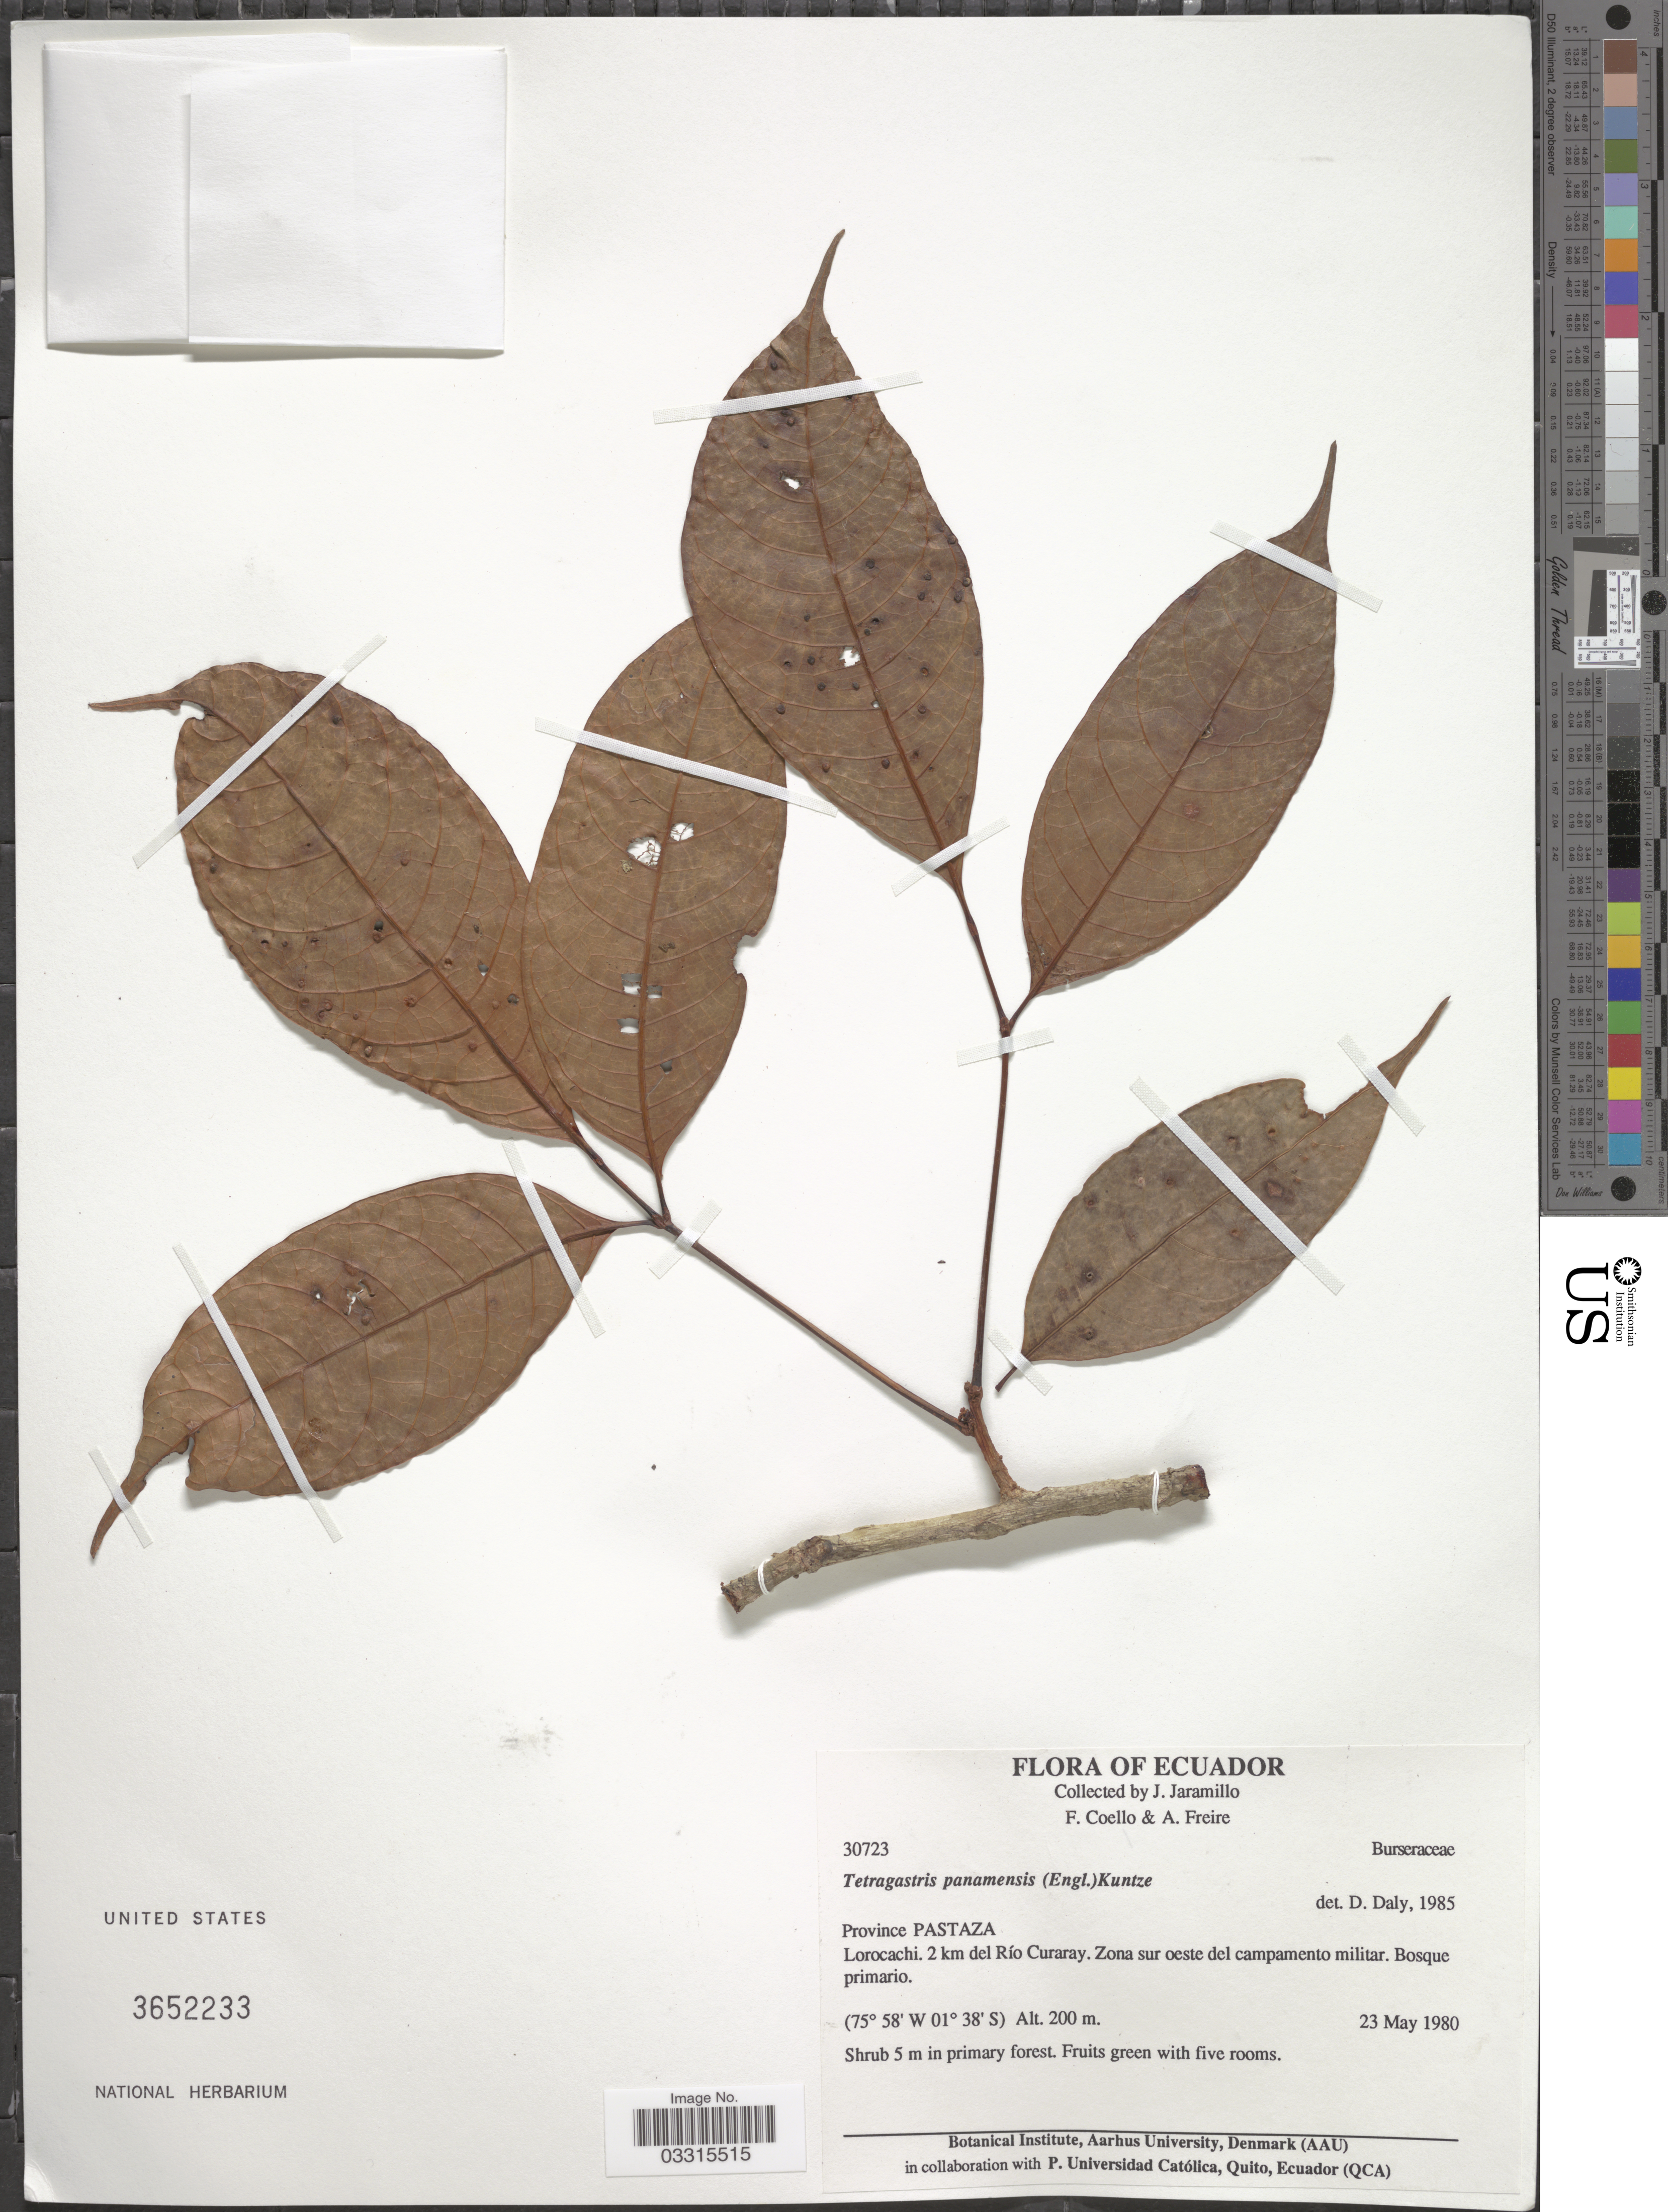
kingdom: Plantae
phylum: Tracheophyta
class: Magnoliopsida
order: Sapindales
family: Burseraceae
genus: Protium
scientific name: Protium stevensonii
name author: (Standl.) Daly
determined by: Daly, Douglas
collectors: F. Coello & A. Freire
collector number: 30723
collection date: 1980-05-23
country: Ecuador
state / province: Pastaza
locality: Lorocachi. 2 km del Río Curaray. Zona sur oeste del campamento militar.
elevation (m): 200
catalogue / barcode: US 3652233